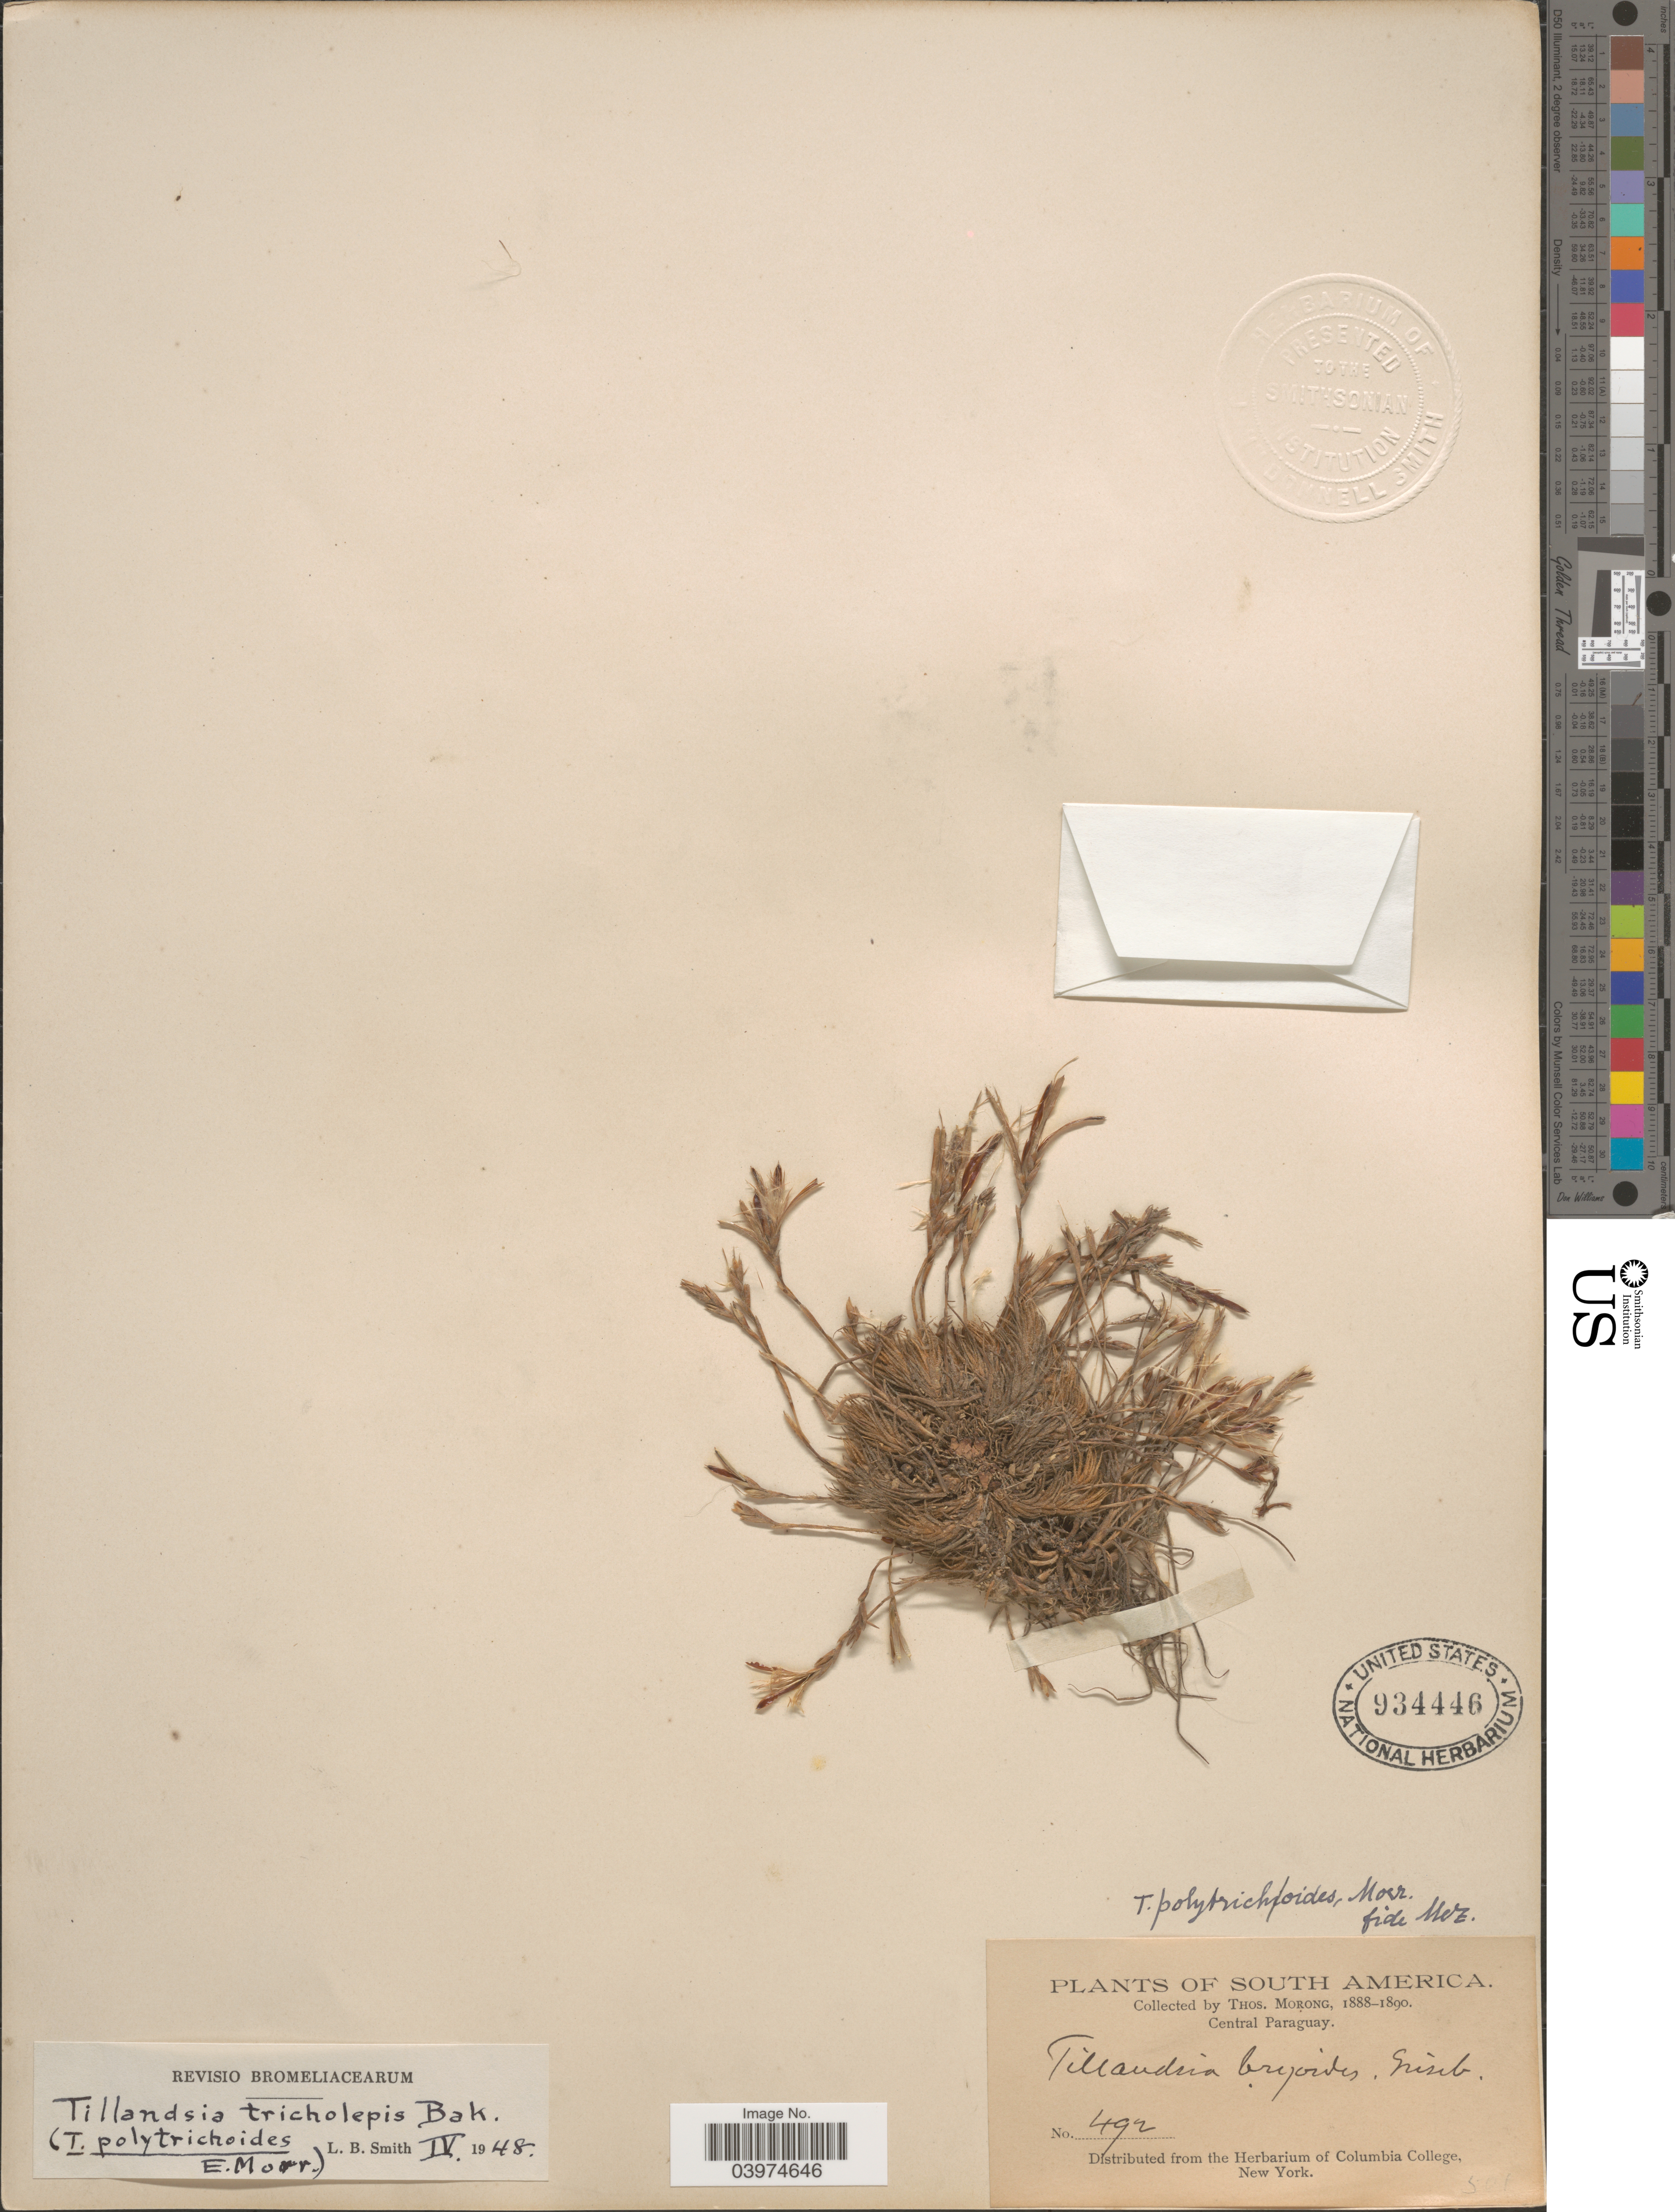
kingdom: Plantae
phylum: Tracheophyta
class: Liliopsida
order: Poales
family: Bromeliaceae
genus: Tillandsia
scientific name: Tillandsia tricholepis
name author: Baker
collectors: ex herb. T. Morong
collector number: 492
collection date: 1888/1890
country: Paraguay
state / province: Central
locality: Central Paraguay.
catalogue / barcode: US 934446